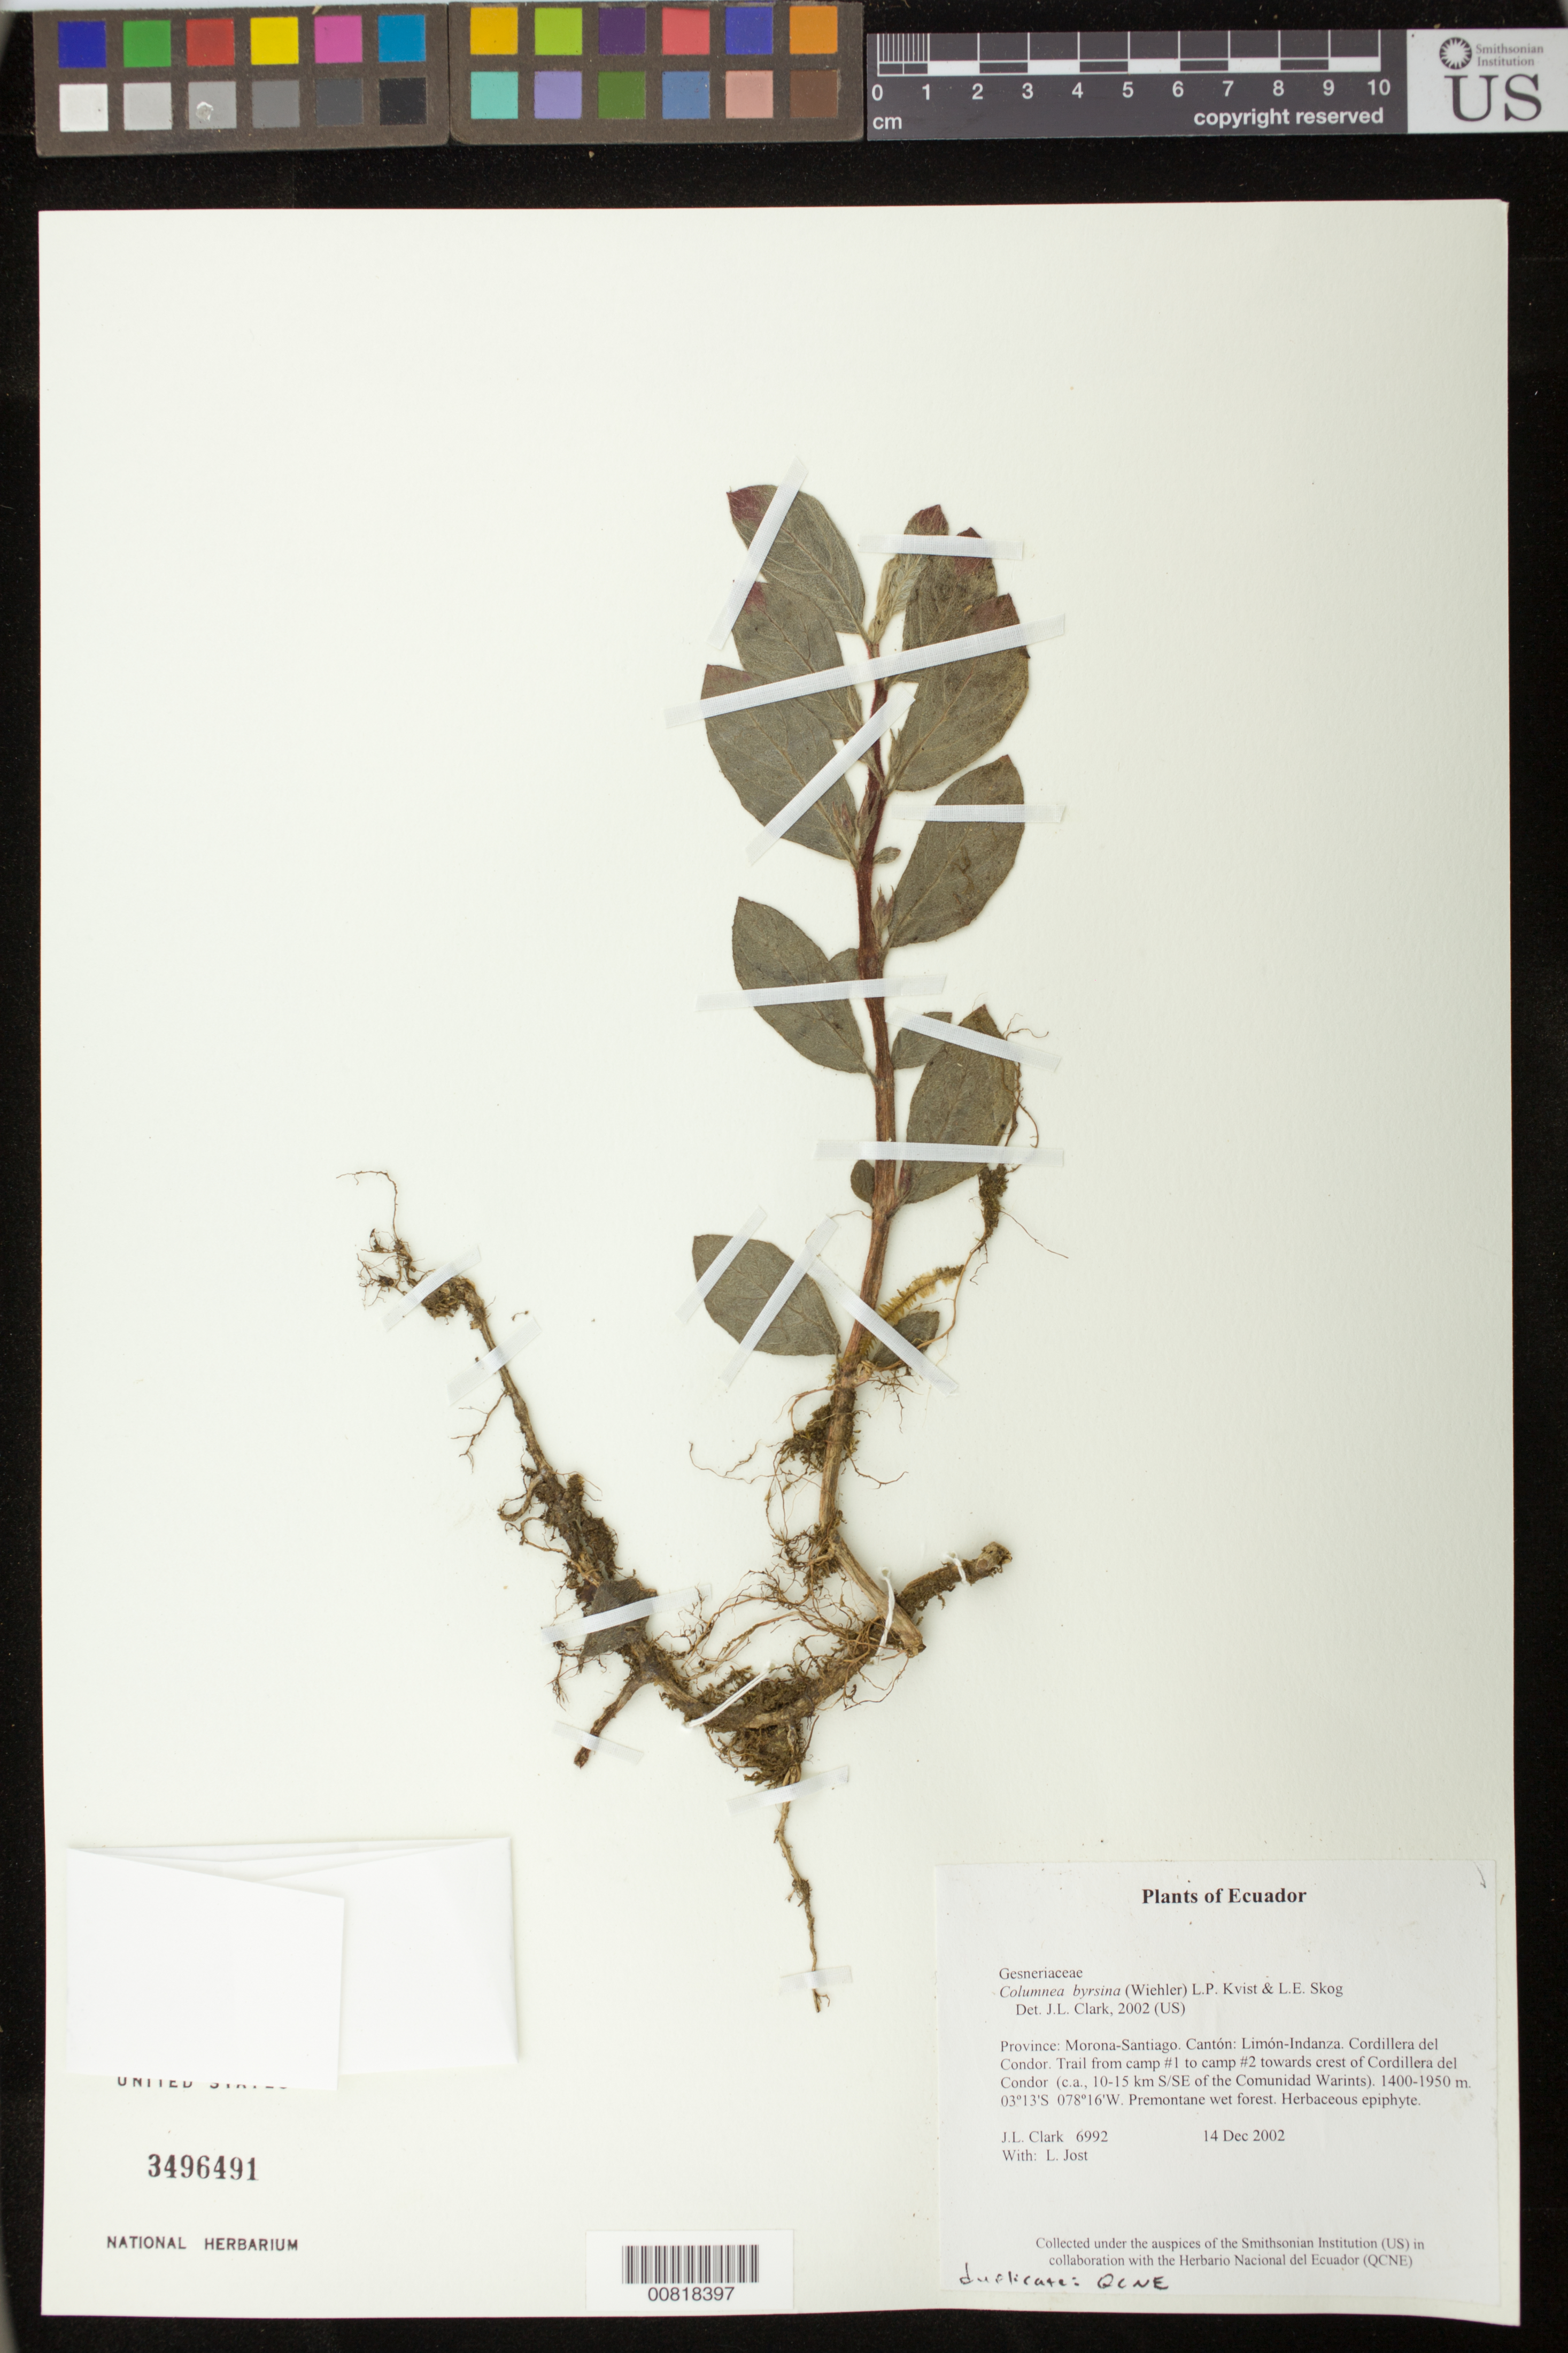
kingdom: Plantae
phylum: Tracheophyta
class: Magnoliopsida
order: Lamiales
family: Gesneriaceae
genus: Columnea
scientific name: Columnea byrsina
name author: (Wiehler) L.P. Kvist & L.E. Skog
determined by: Clark, J. L., (SEL), The Marie Selby Botanical Garden (UNITED STATES)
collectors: J. L. Clark & L. Jost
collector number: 6992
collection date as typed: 14 Dec 2002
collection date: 2002-12-14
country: Ecuador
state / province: Morona-Santiago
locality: Limón-Indanza. Cordillera del Condor. Trail from camp #1 to camp #2 towards crest of Cordillera del Condor (c.a., 10-15 km S/SE of the Comunidad Warints).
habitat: Premontane wet forest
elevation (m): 1400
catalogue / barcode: US 3496491